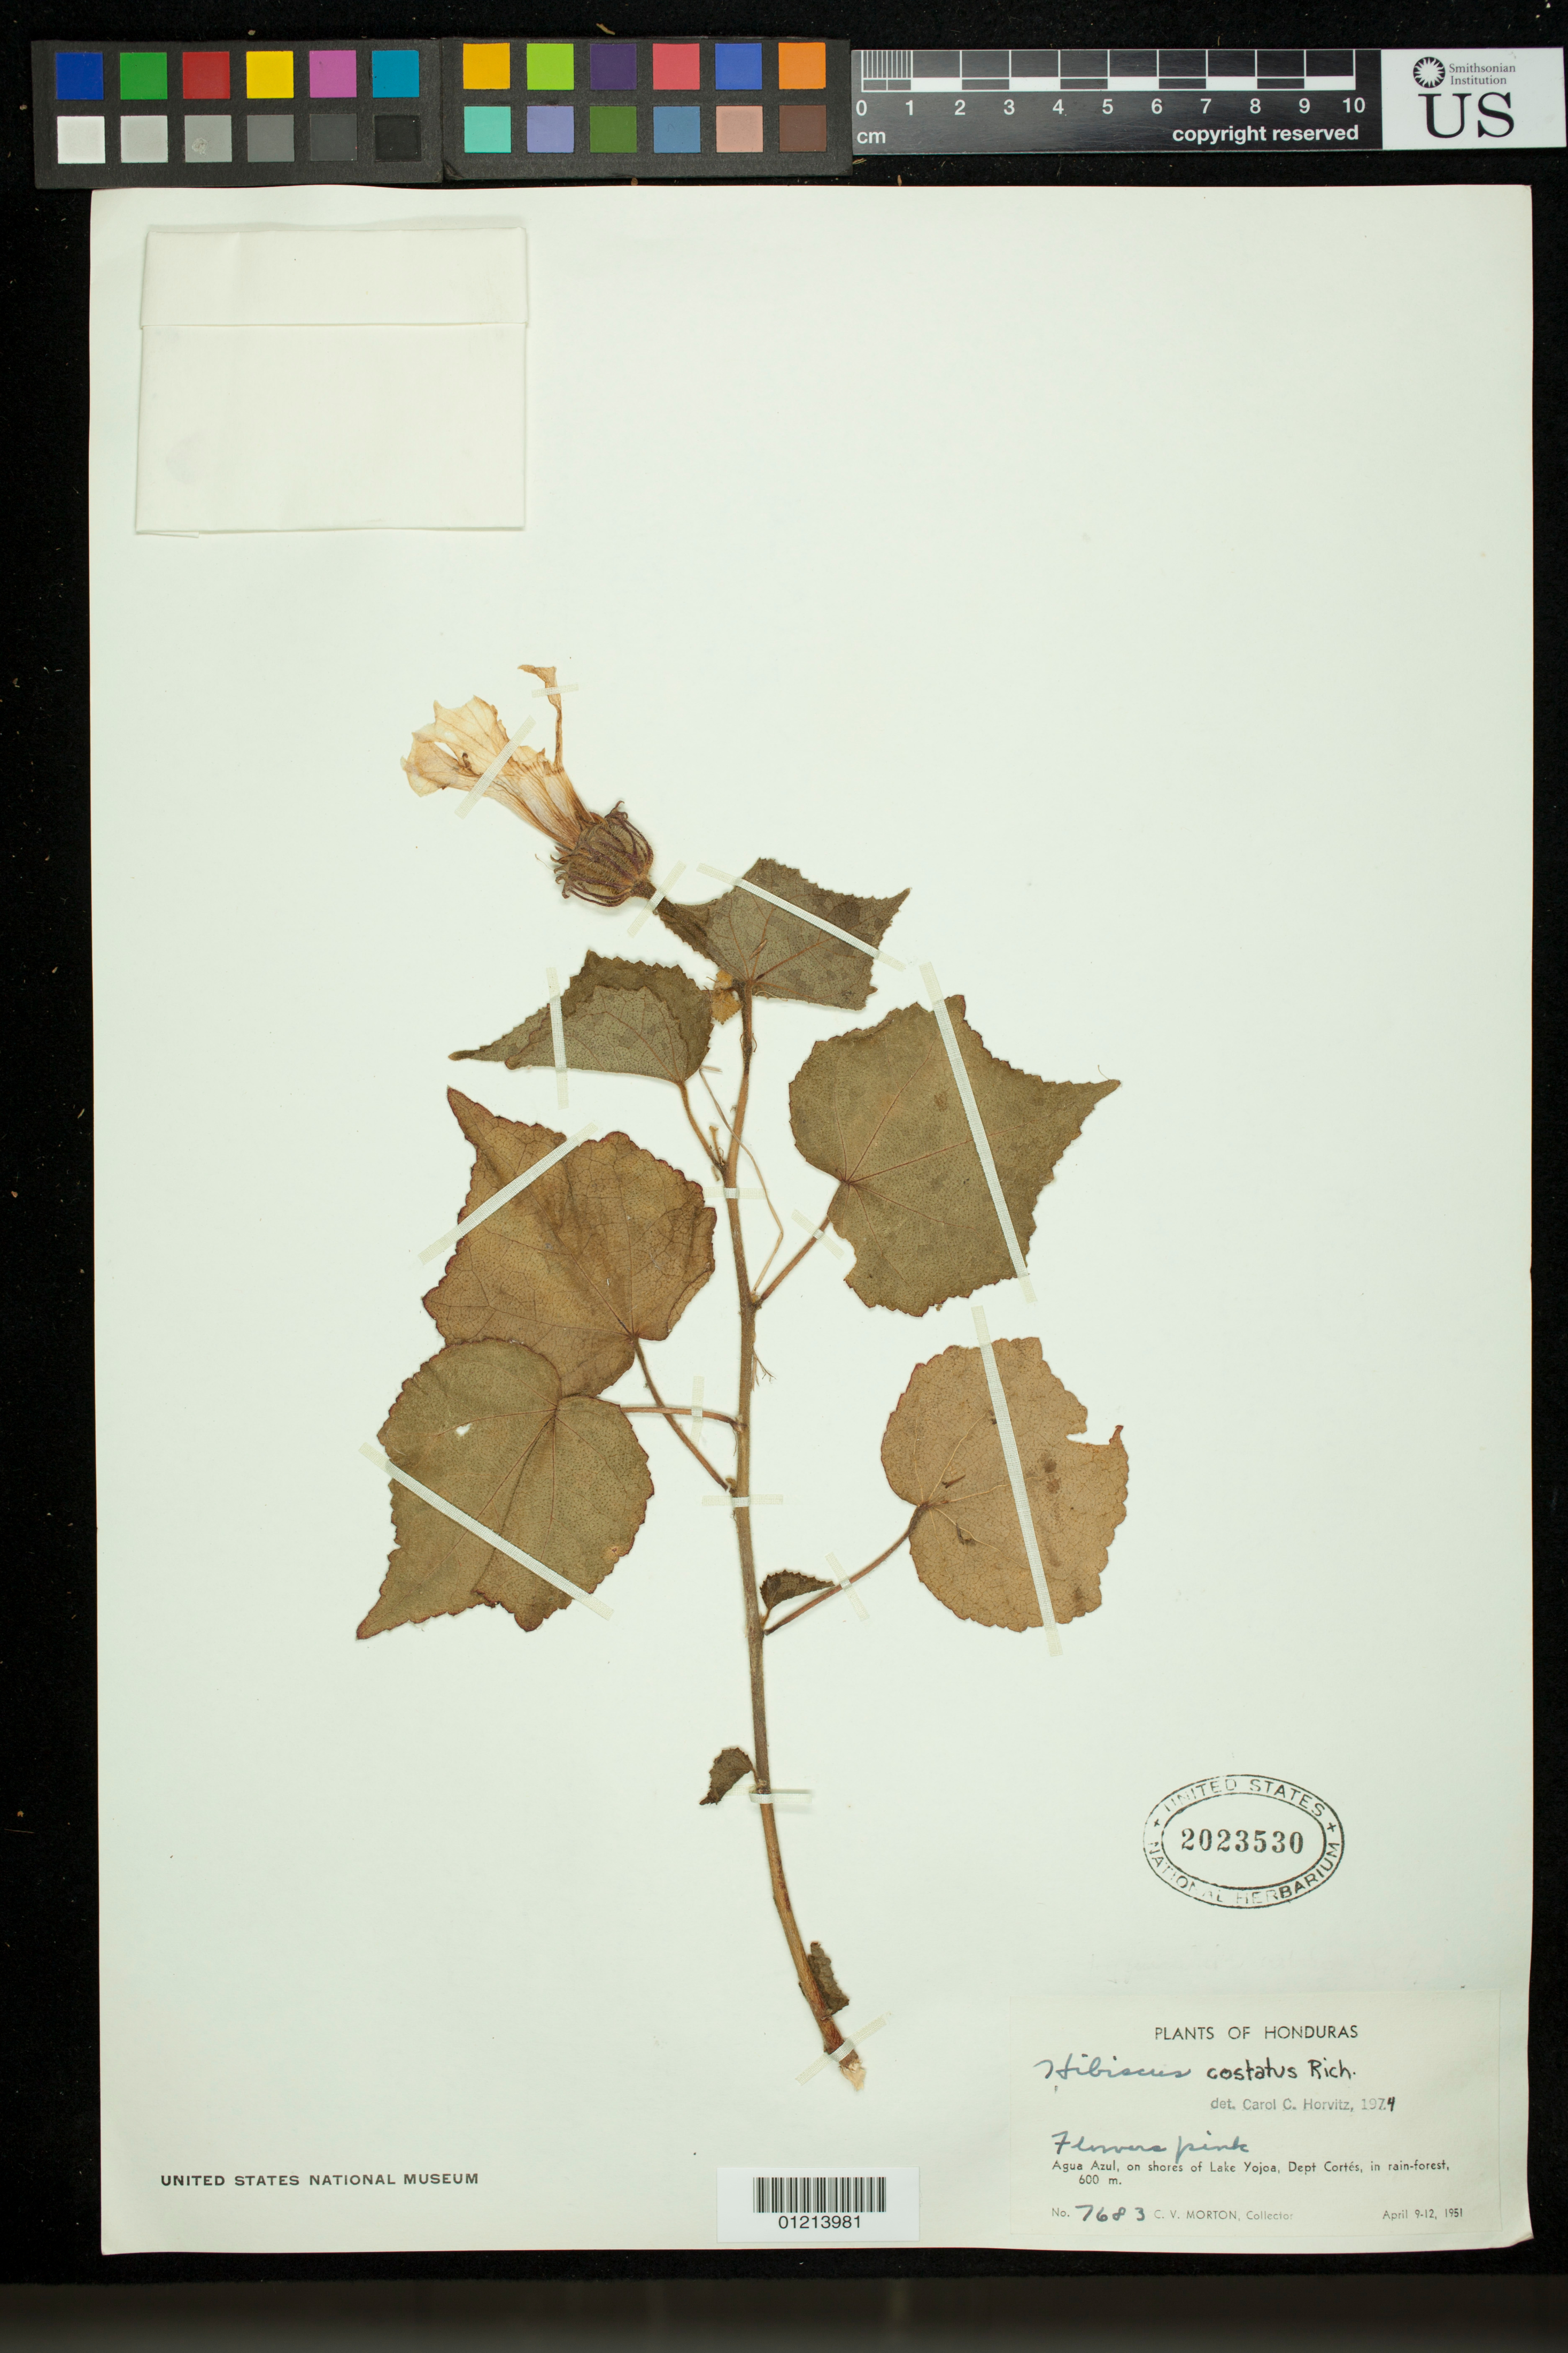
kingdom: Plantae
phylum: Tracheophyta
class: Magnoliopsida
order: Malvales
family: Malvaceae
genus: Sabdariffa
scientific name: Sabdariffa costata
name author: (A. Rich.) M.M. Hanes & R.L. Barrett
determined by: Dorr, Laurence J., Curator (BOT), Smithsonian Institution - National Museum of Natural History (UNITED STATES)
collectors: C. V. Morton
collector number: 7683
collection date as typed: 09 Apr 1951 to 12 Apr 1951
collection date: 1951-04-09/1951-04-12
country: Honduras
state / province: Cortés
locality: Agua Azul, on shores of Lake Yojoa, Dept Cortés, in rain-forest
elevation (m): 600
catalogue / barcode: US 2023530